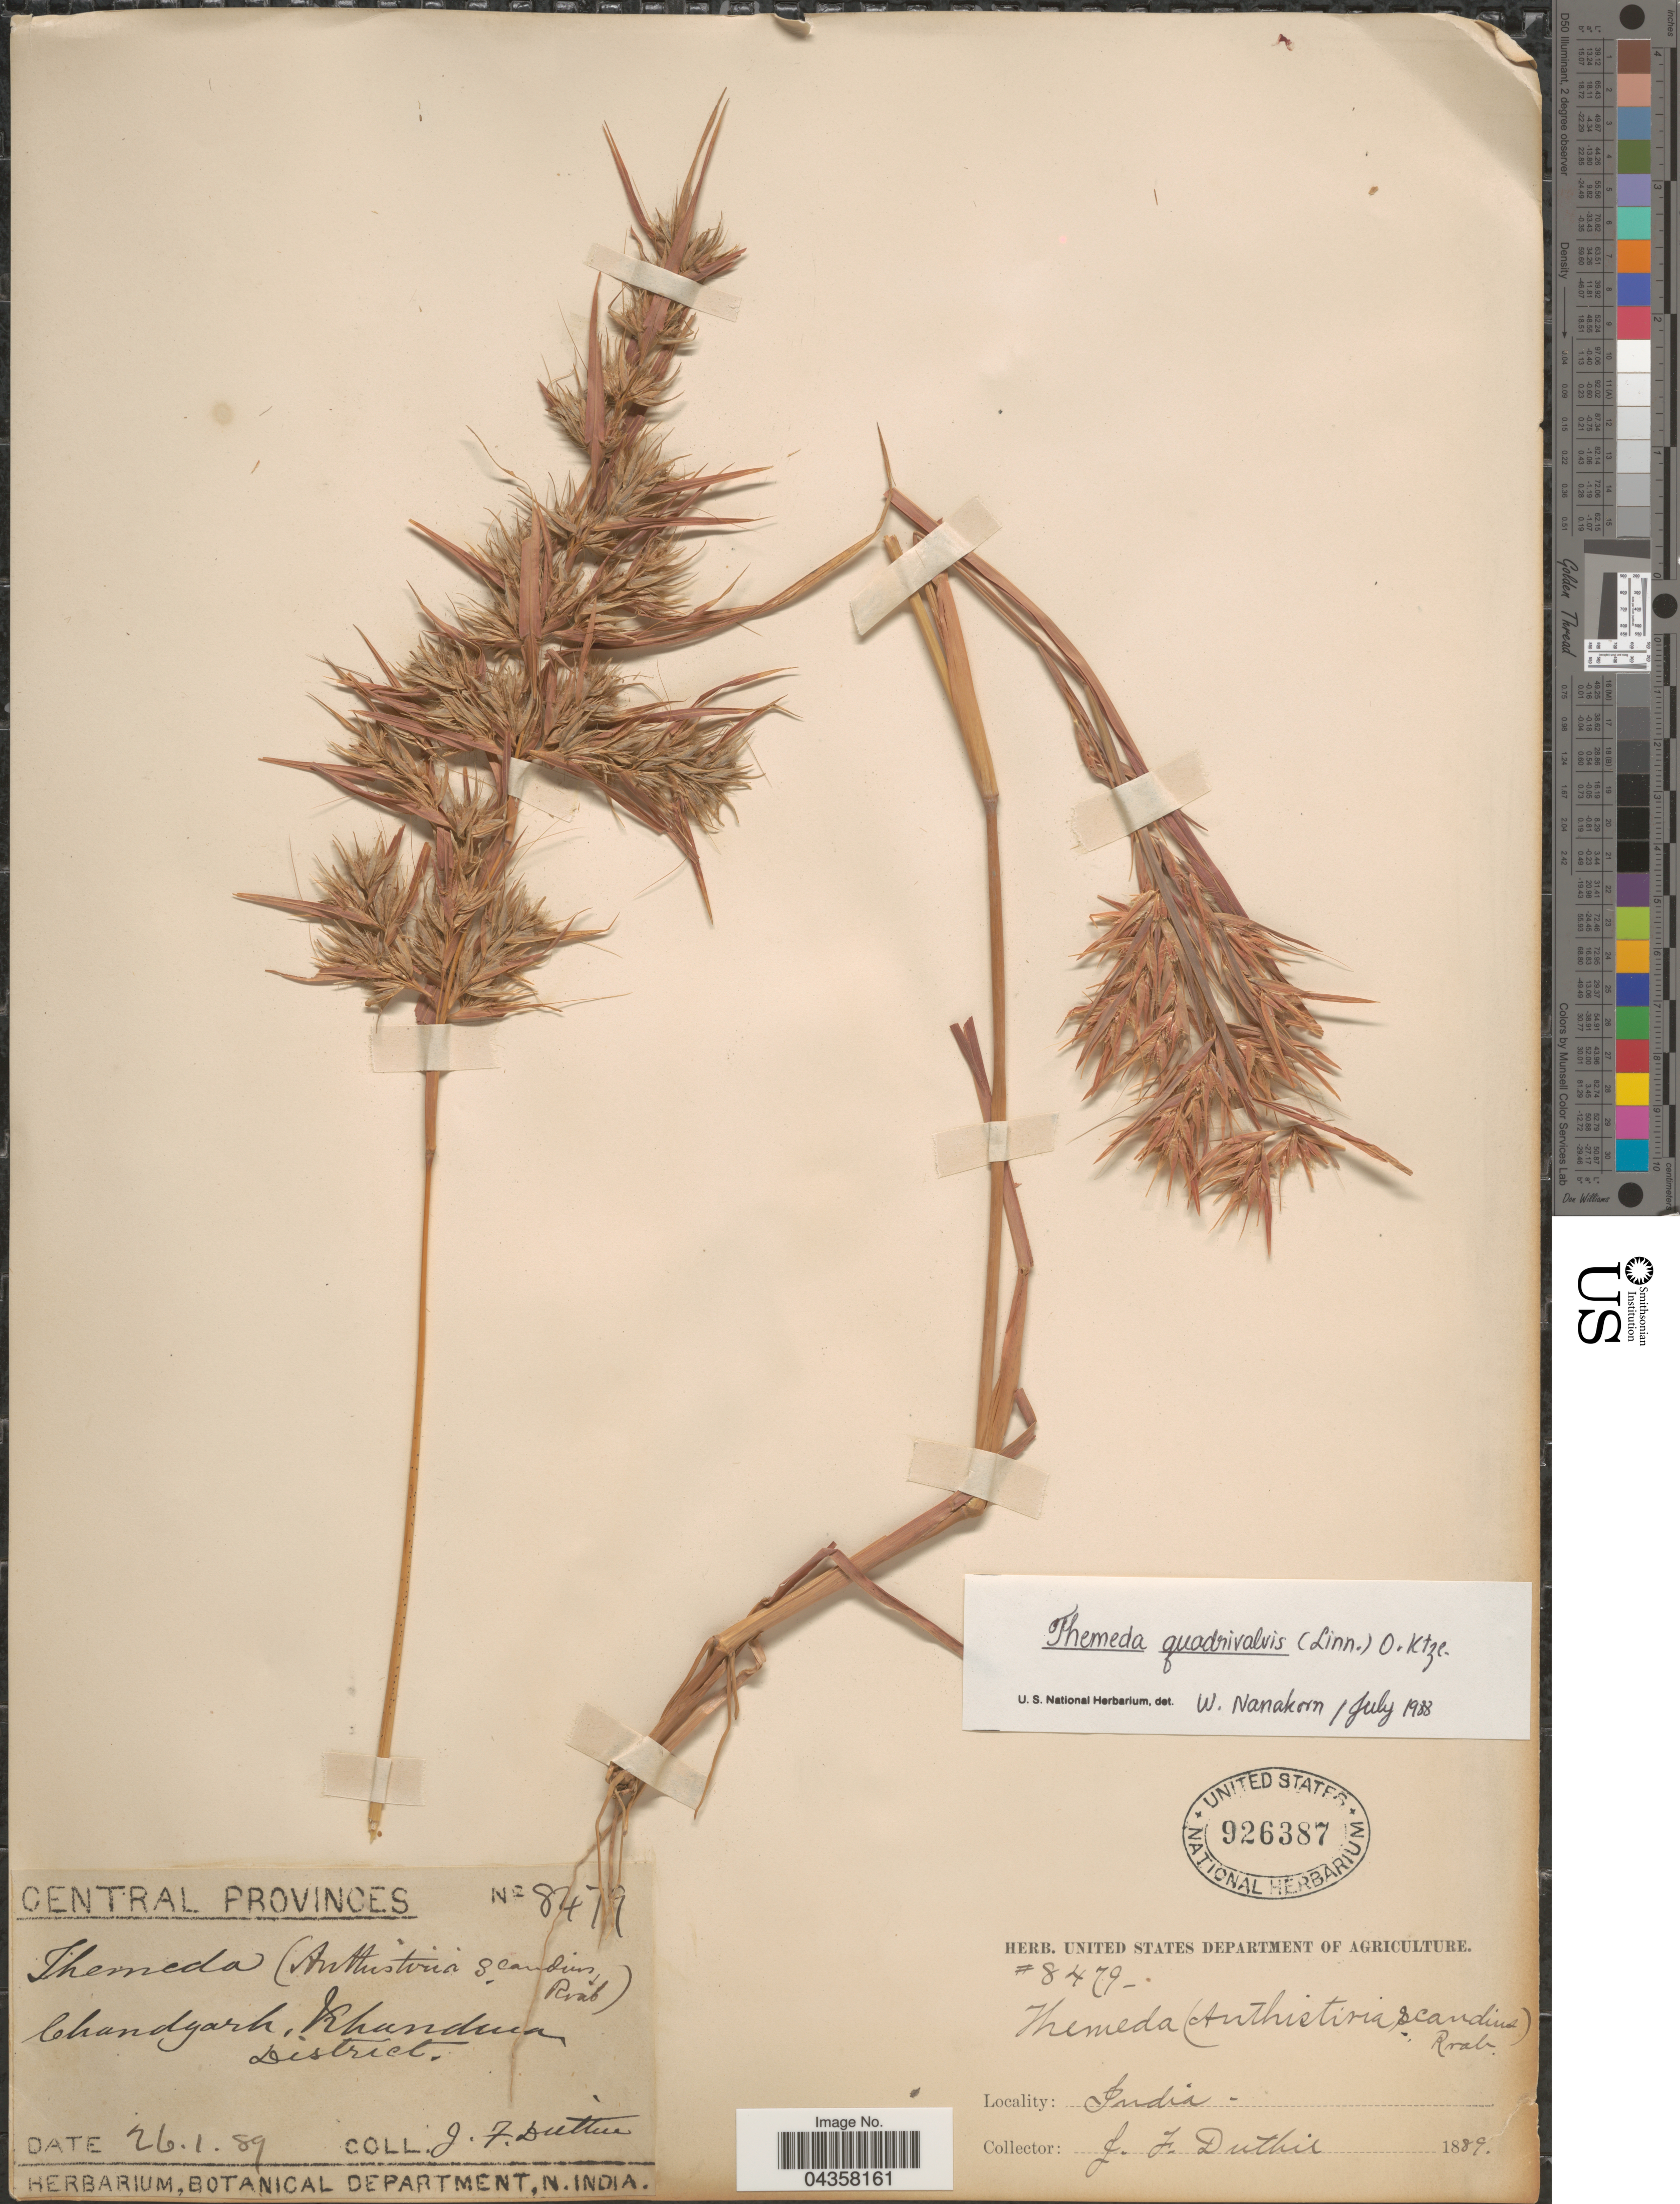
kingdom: Plantae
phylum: Tracheophyta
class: Liliopsida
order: Poales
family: Poaceae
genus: Themeda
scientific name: Themeda quadrivalvis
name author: (L.) Kuntze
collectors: J. F. Duthie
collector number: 8479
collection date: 1889-01-26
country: India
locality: Central Provinces. Chandgarh, Khandwa District.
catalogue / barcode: US 926387